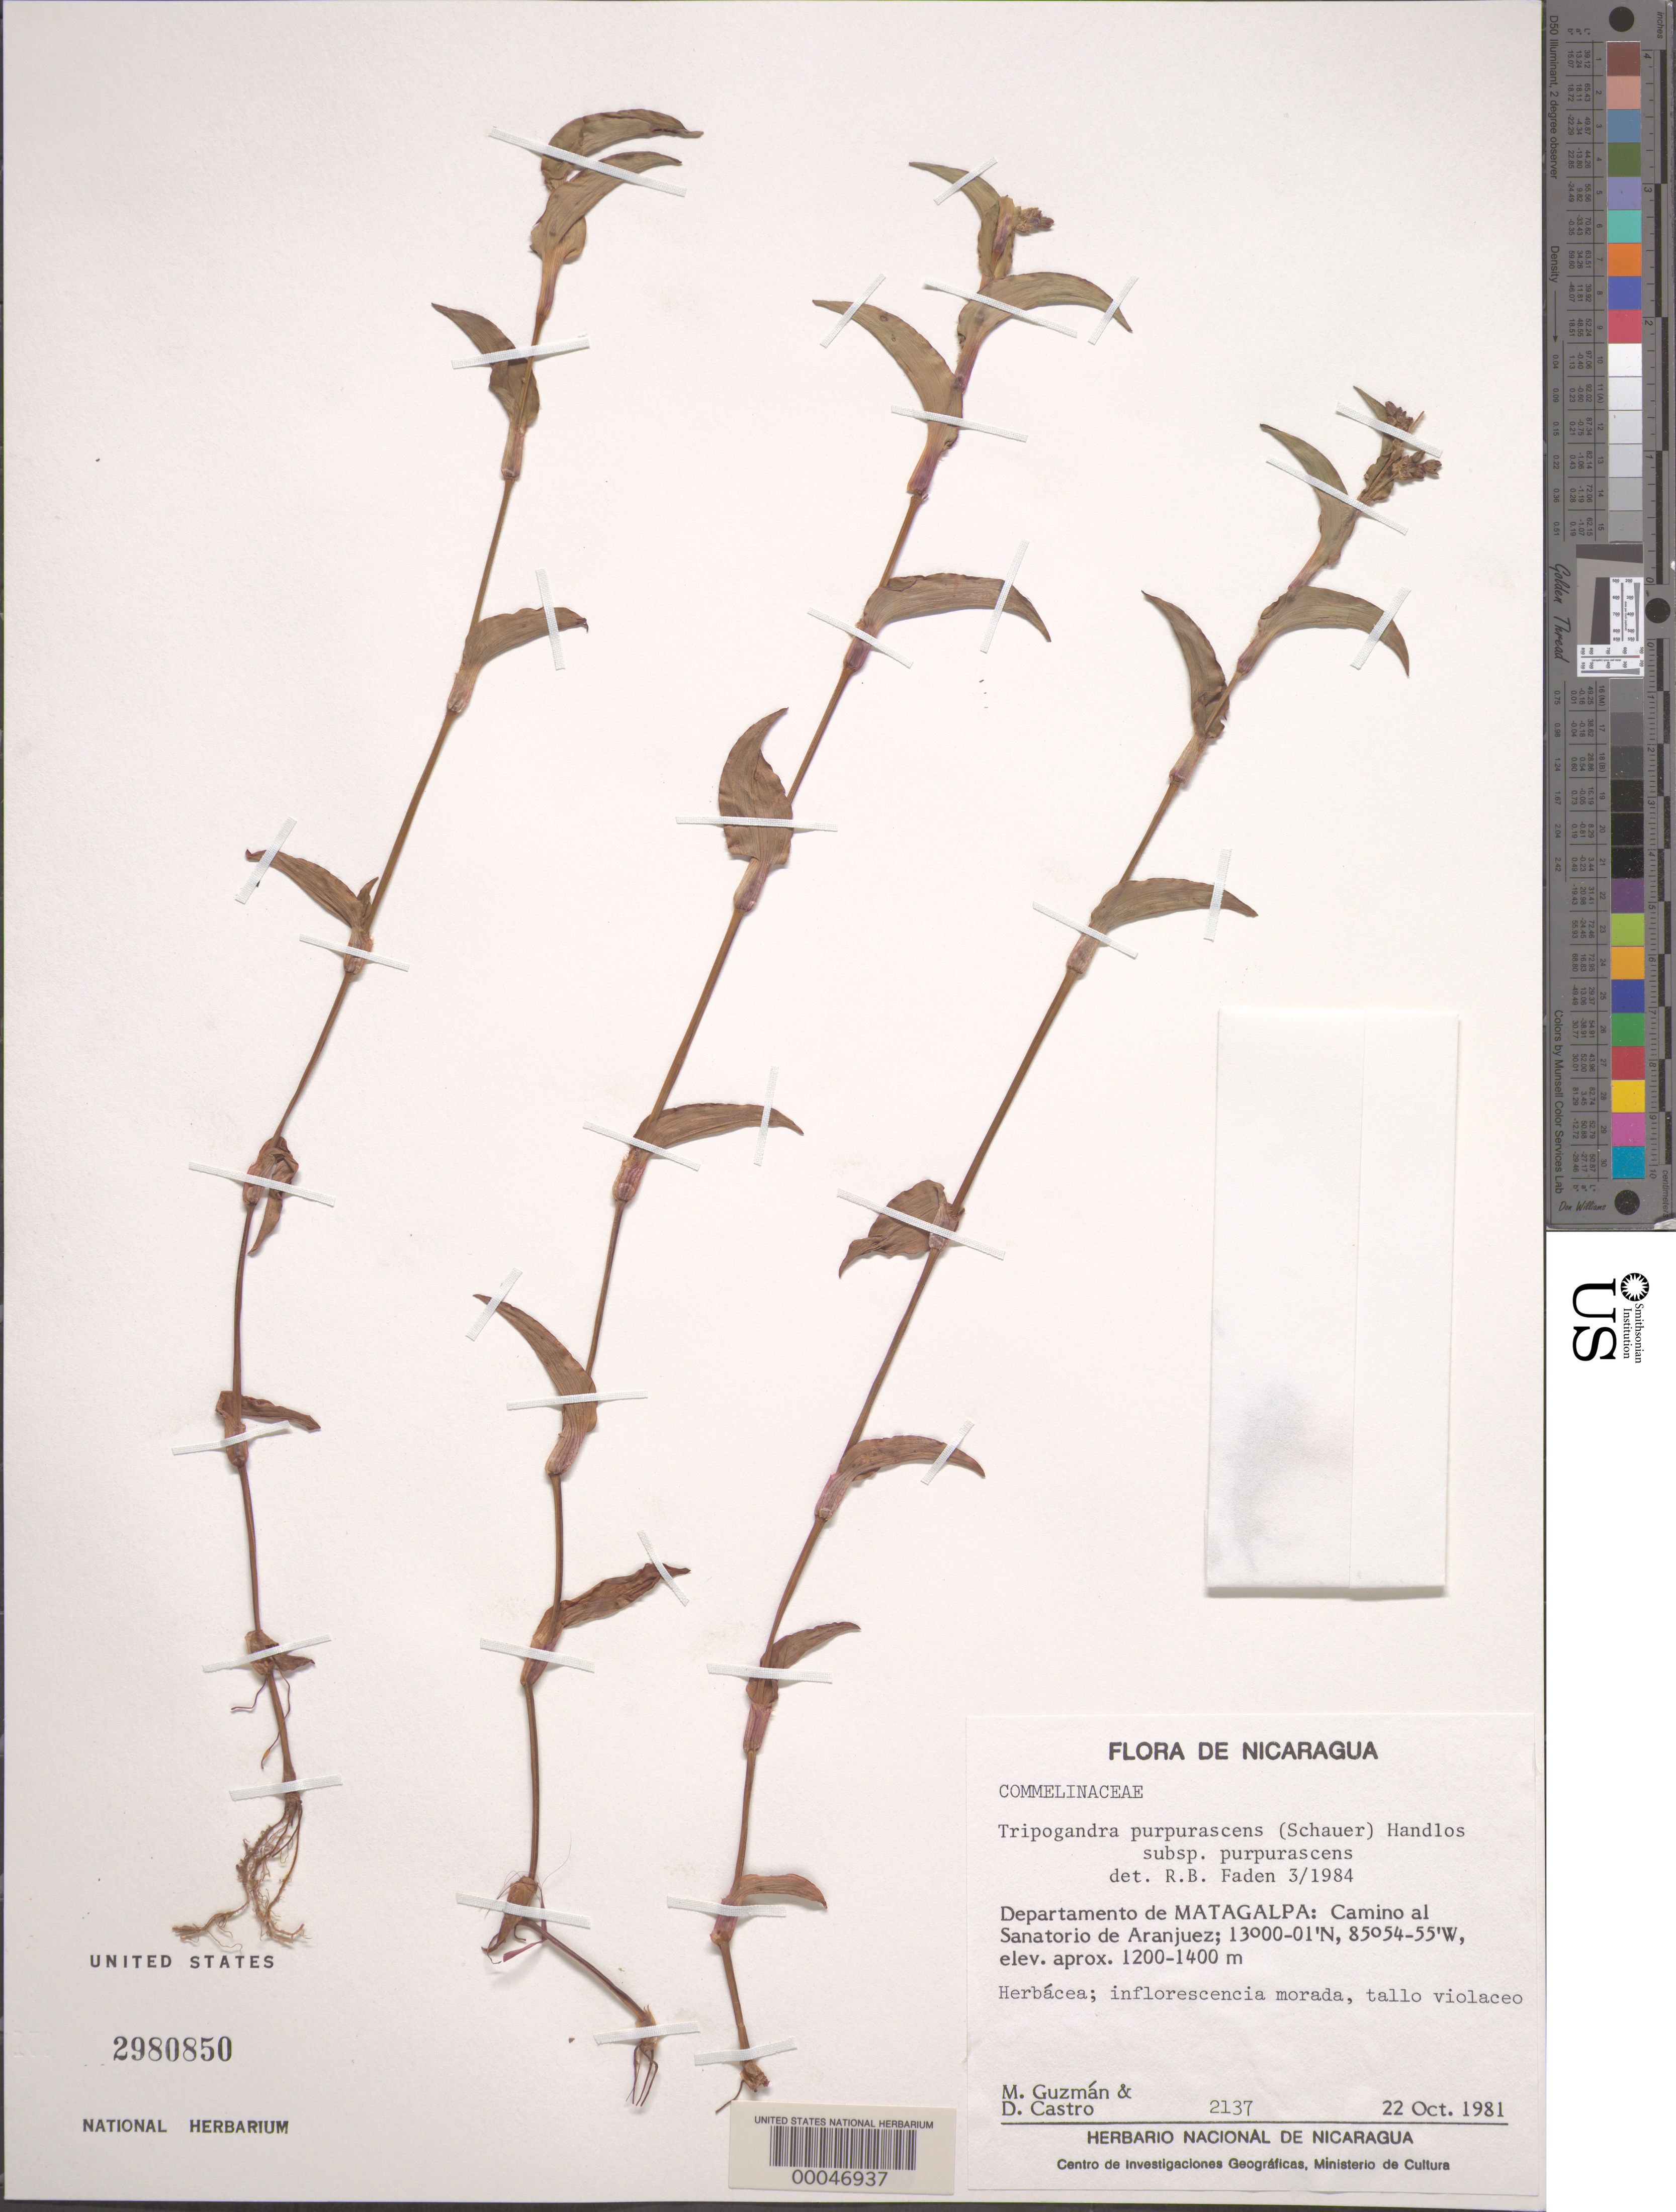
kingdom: Plantae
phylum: Tracheophyta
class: Liliopsida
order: Commelinales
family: Commelinaceae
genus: Tripogandra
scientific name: Tripogandra purpurascens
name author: (S. Schauer) Handlos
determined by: Faden, Robert B., (US), Smithsonian Institution - National Museum of Natural History (UNITED STATES)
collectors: M. Guzman & D. Castro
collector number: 2137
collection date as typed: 22 Oct 1981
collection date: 1981-10-22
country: Nicaragua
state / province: Matagalpa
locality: Camino al sanatorio de aranjuez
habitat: Roadside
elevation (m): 1200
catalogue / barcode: US 2980850